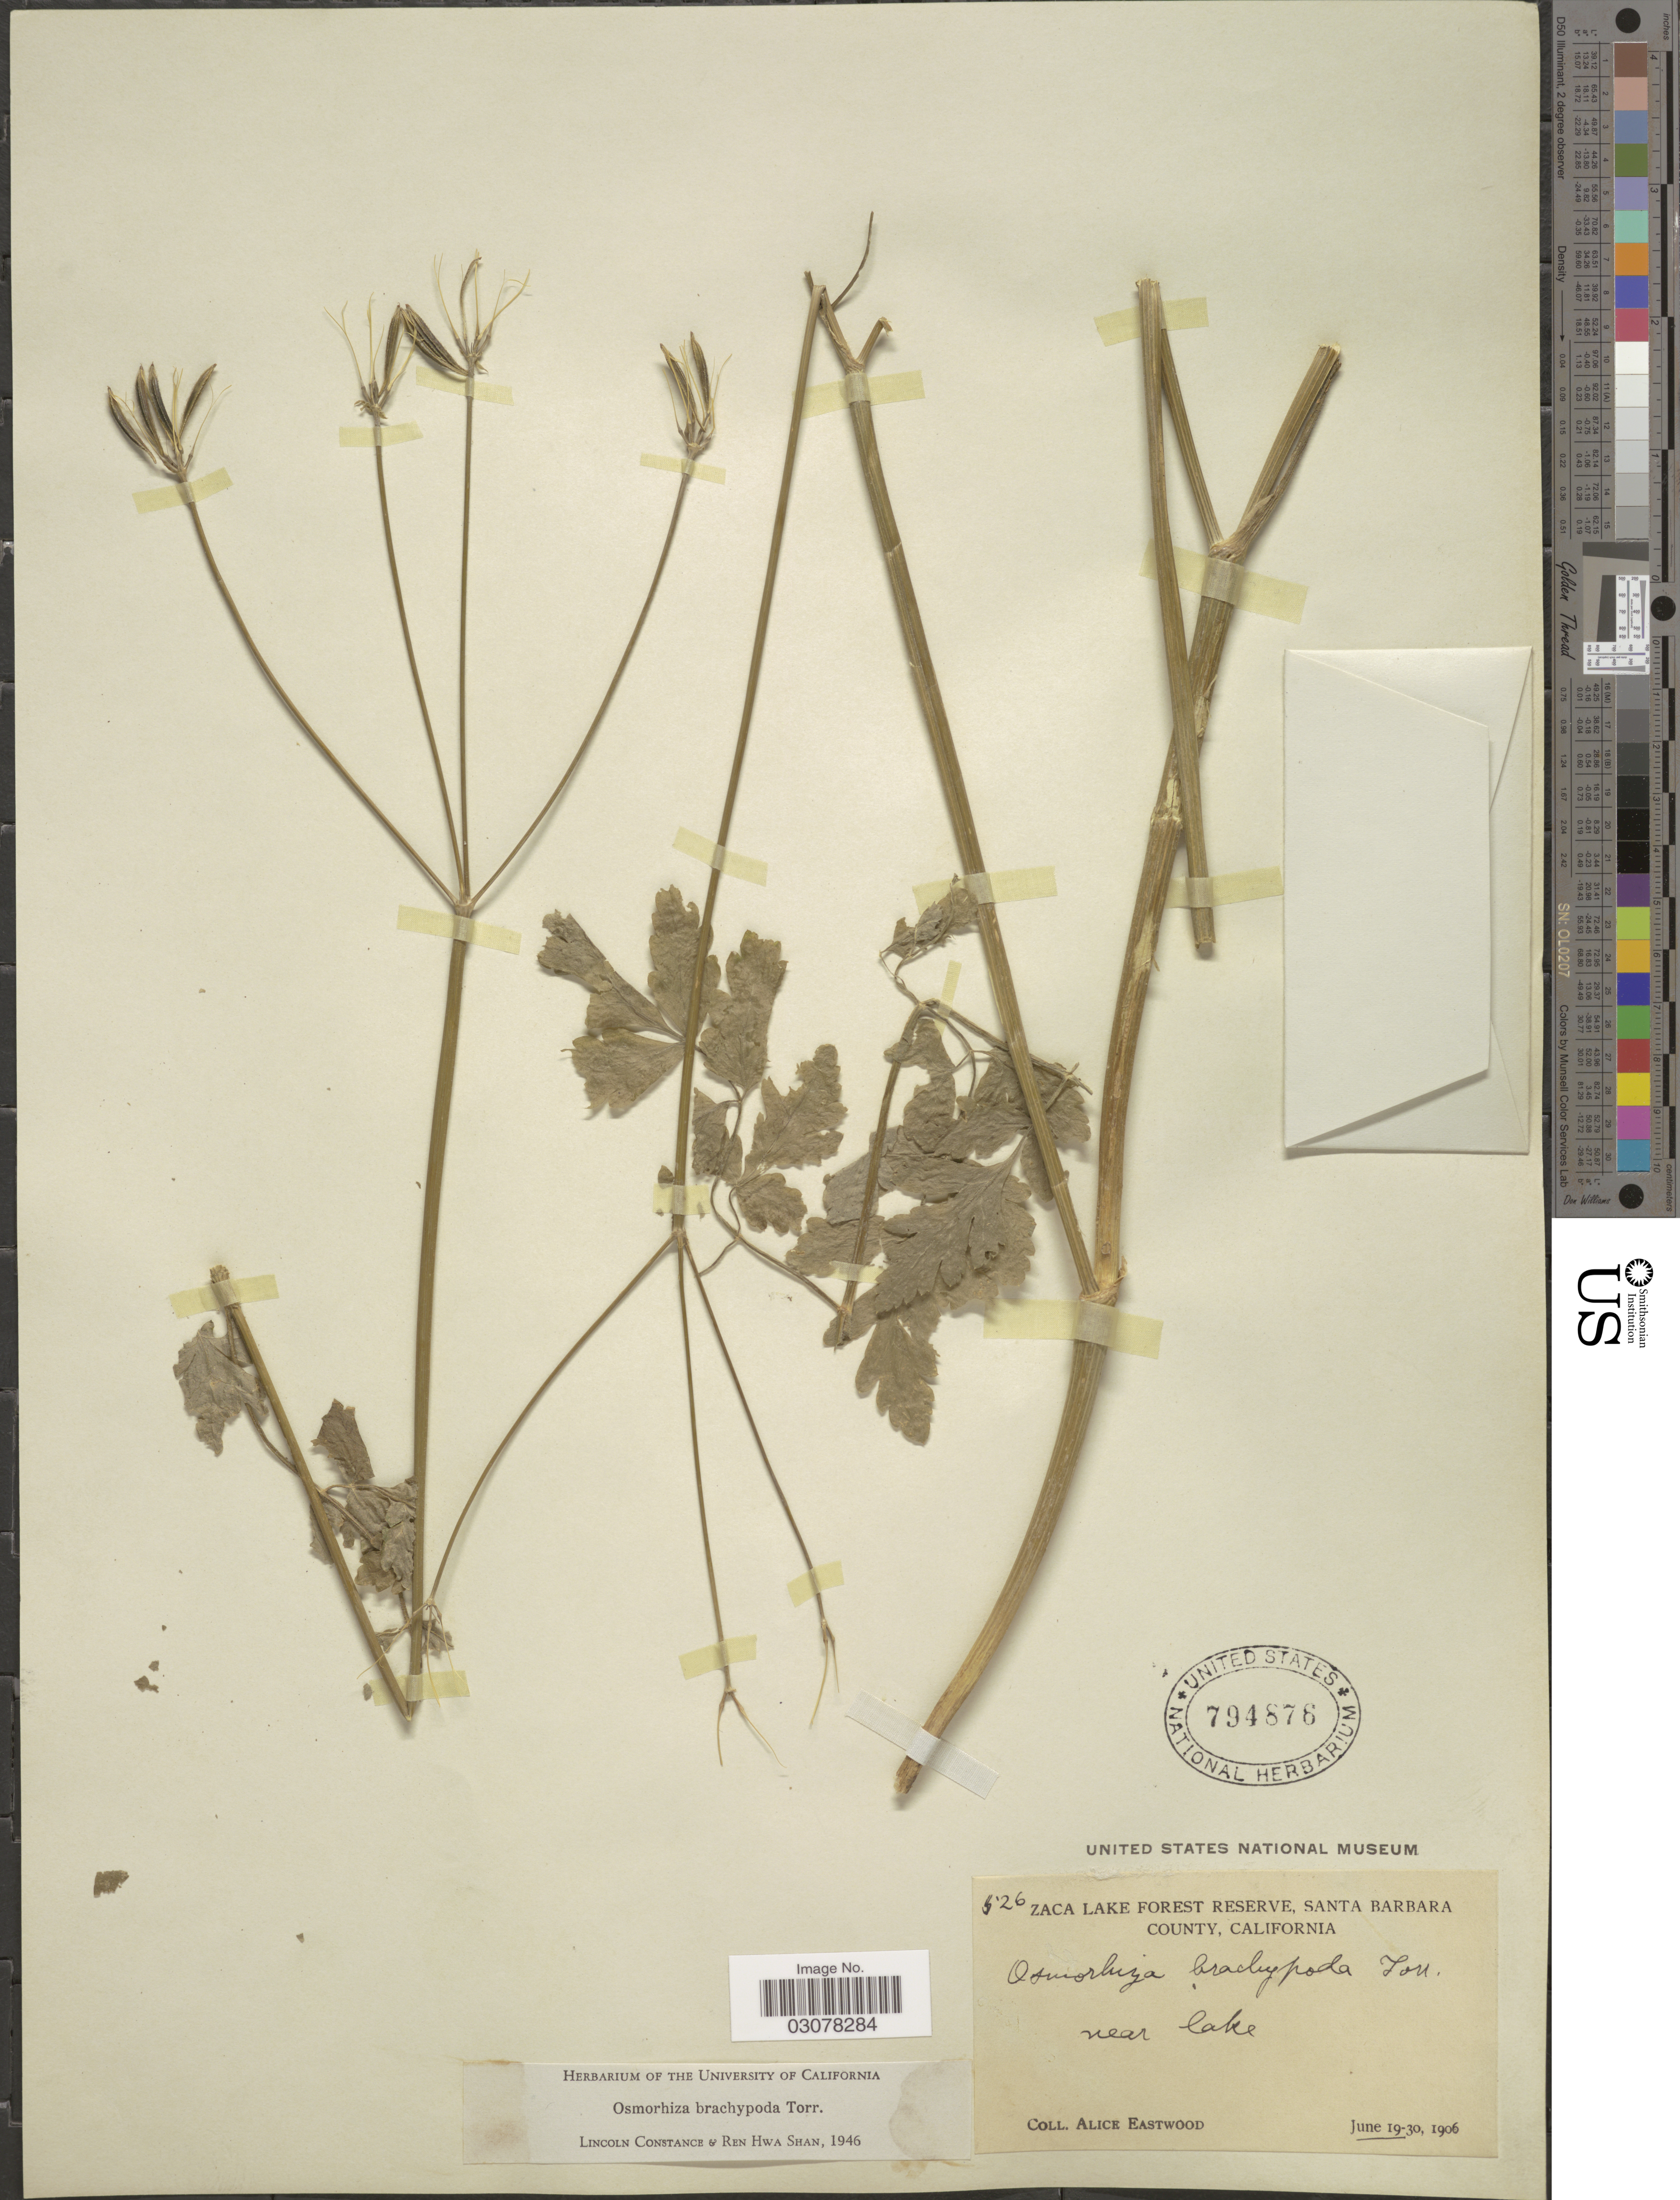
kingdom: Plantae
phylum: Tracheophyta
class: Magnoliopsida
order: Apiales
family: Apiaceae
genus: Osmorhiza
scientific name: Osmorhiza brachypoda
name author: Torr. ex Durand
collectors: A. Eastwood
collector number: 526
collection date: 1906-06-19/1906-06-30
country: United States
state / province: California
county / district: Santa Barbara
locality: Zaca Lake Forest Reserve, Santa Barbara County. Near lake.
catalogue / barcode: US 794876